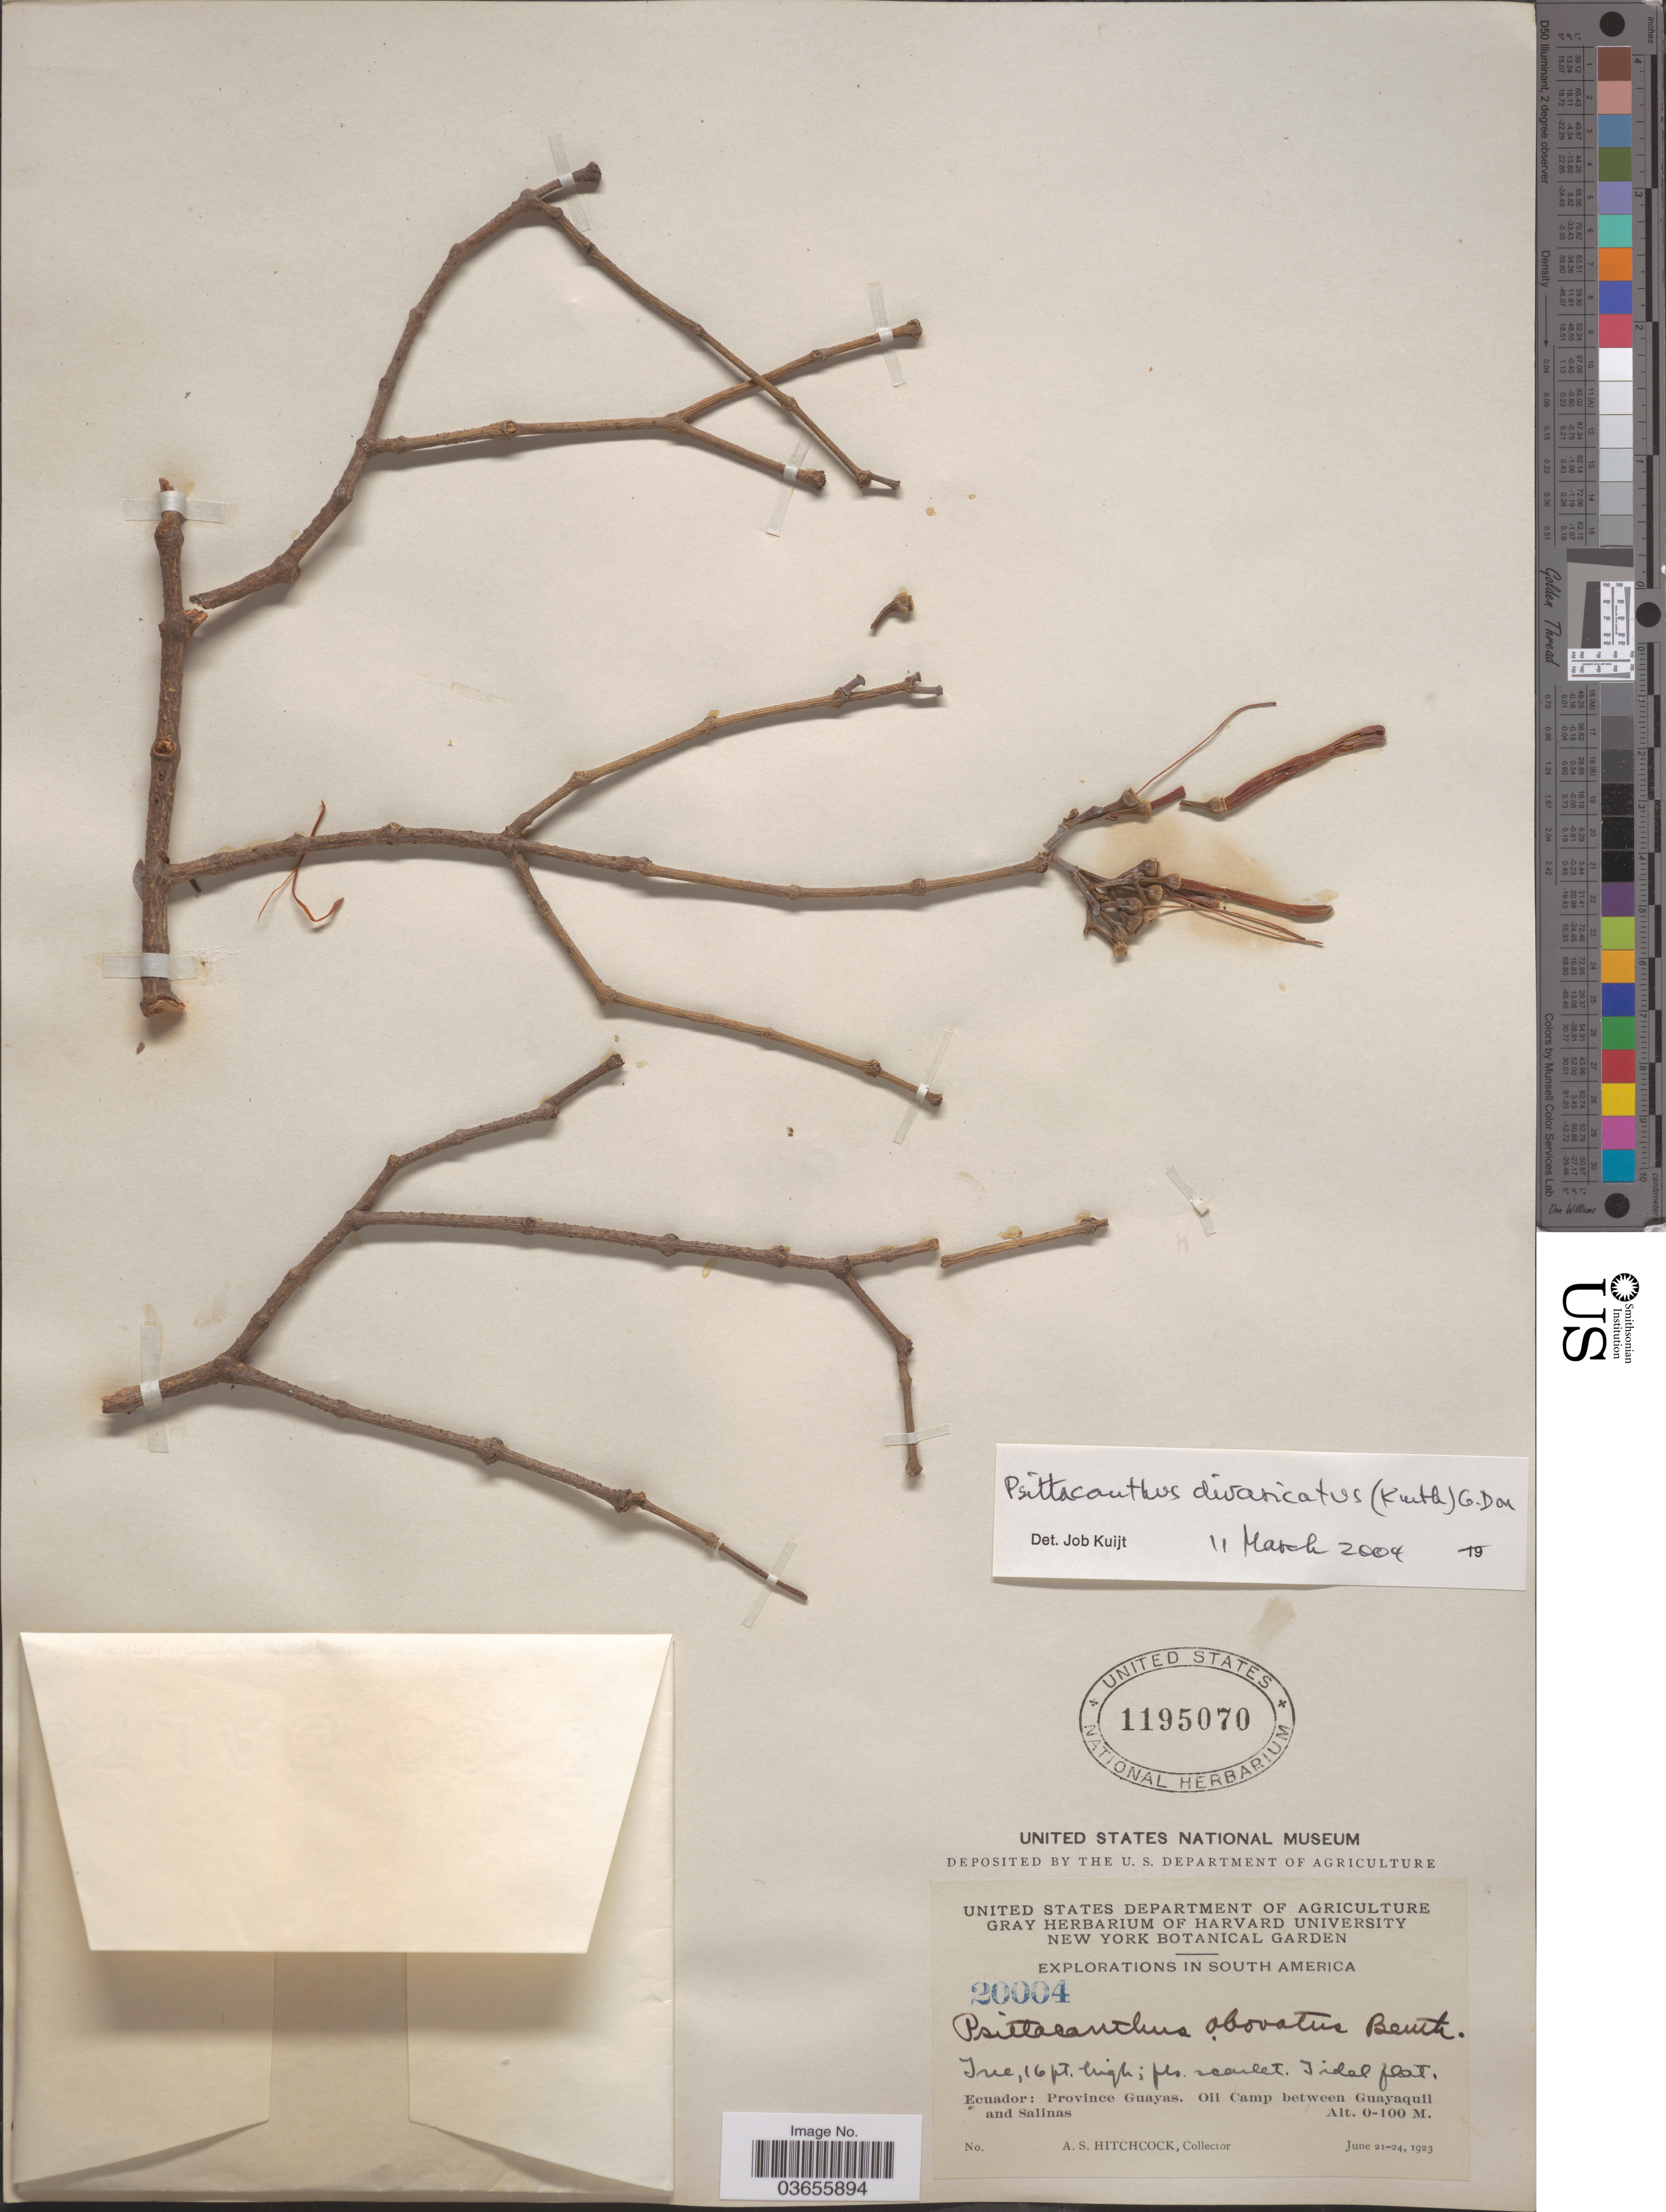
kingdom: Plantae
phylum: Tracheophyta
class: Magnoliopsida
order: Santalales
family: Loranthaceae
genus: Psittacanthus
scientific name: Psittacanthus divaricatus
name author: (Kunth) G. Don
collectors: A. S. Hitchcock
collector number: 20004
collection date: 1923-06-21/1923-06-24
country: Ecuador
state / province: Guayas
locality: Oil Camp between Guayaquil and Salinas.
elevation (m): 0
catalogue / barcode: US 1195070